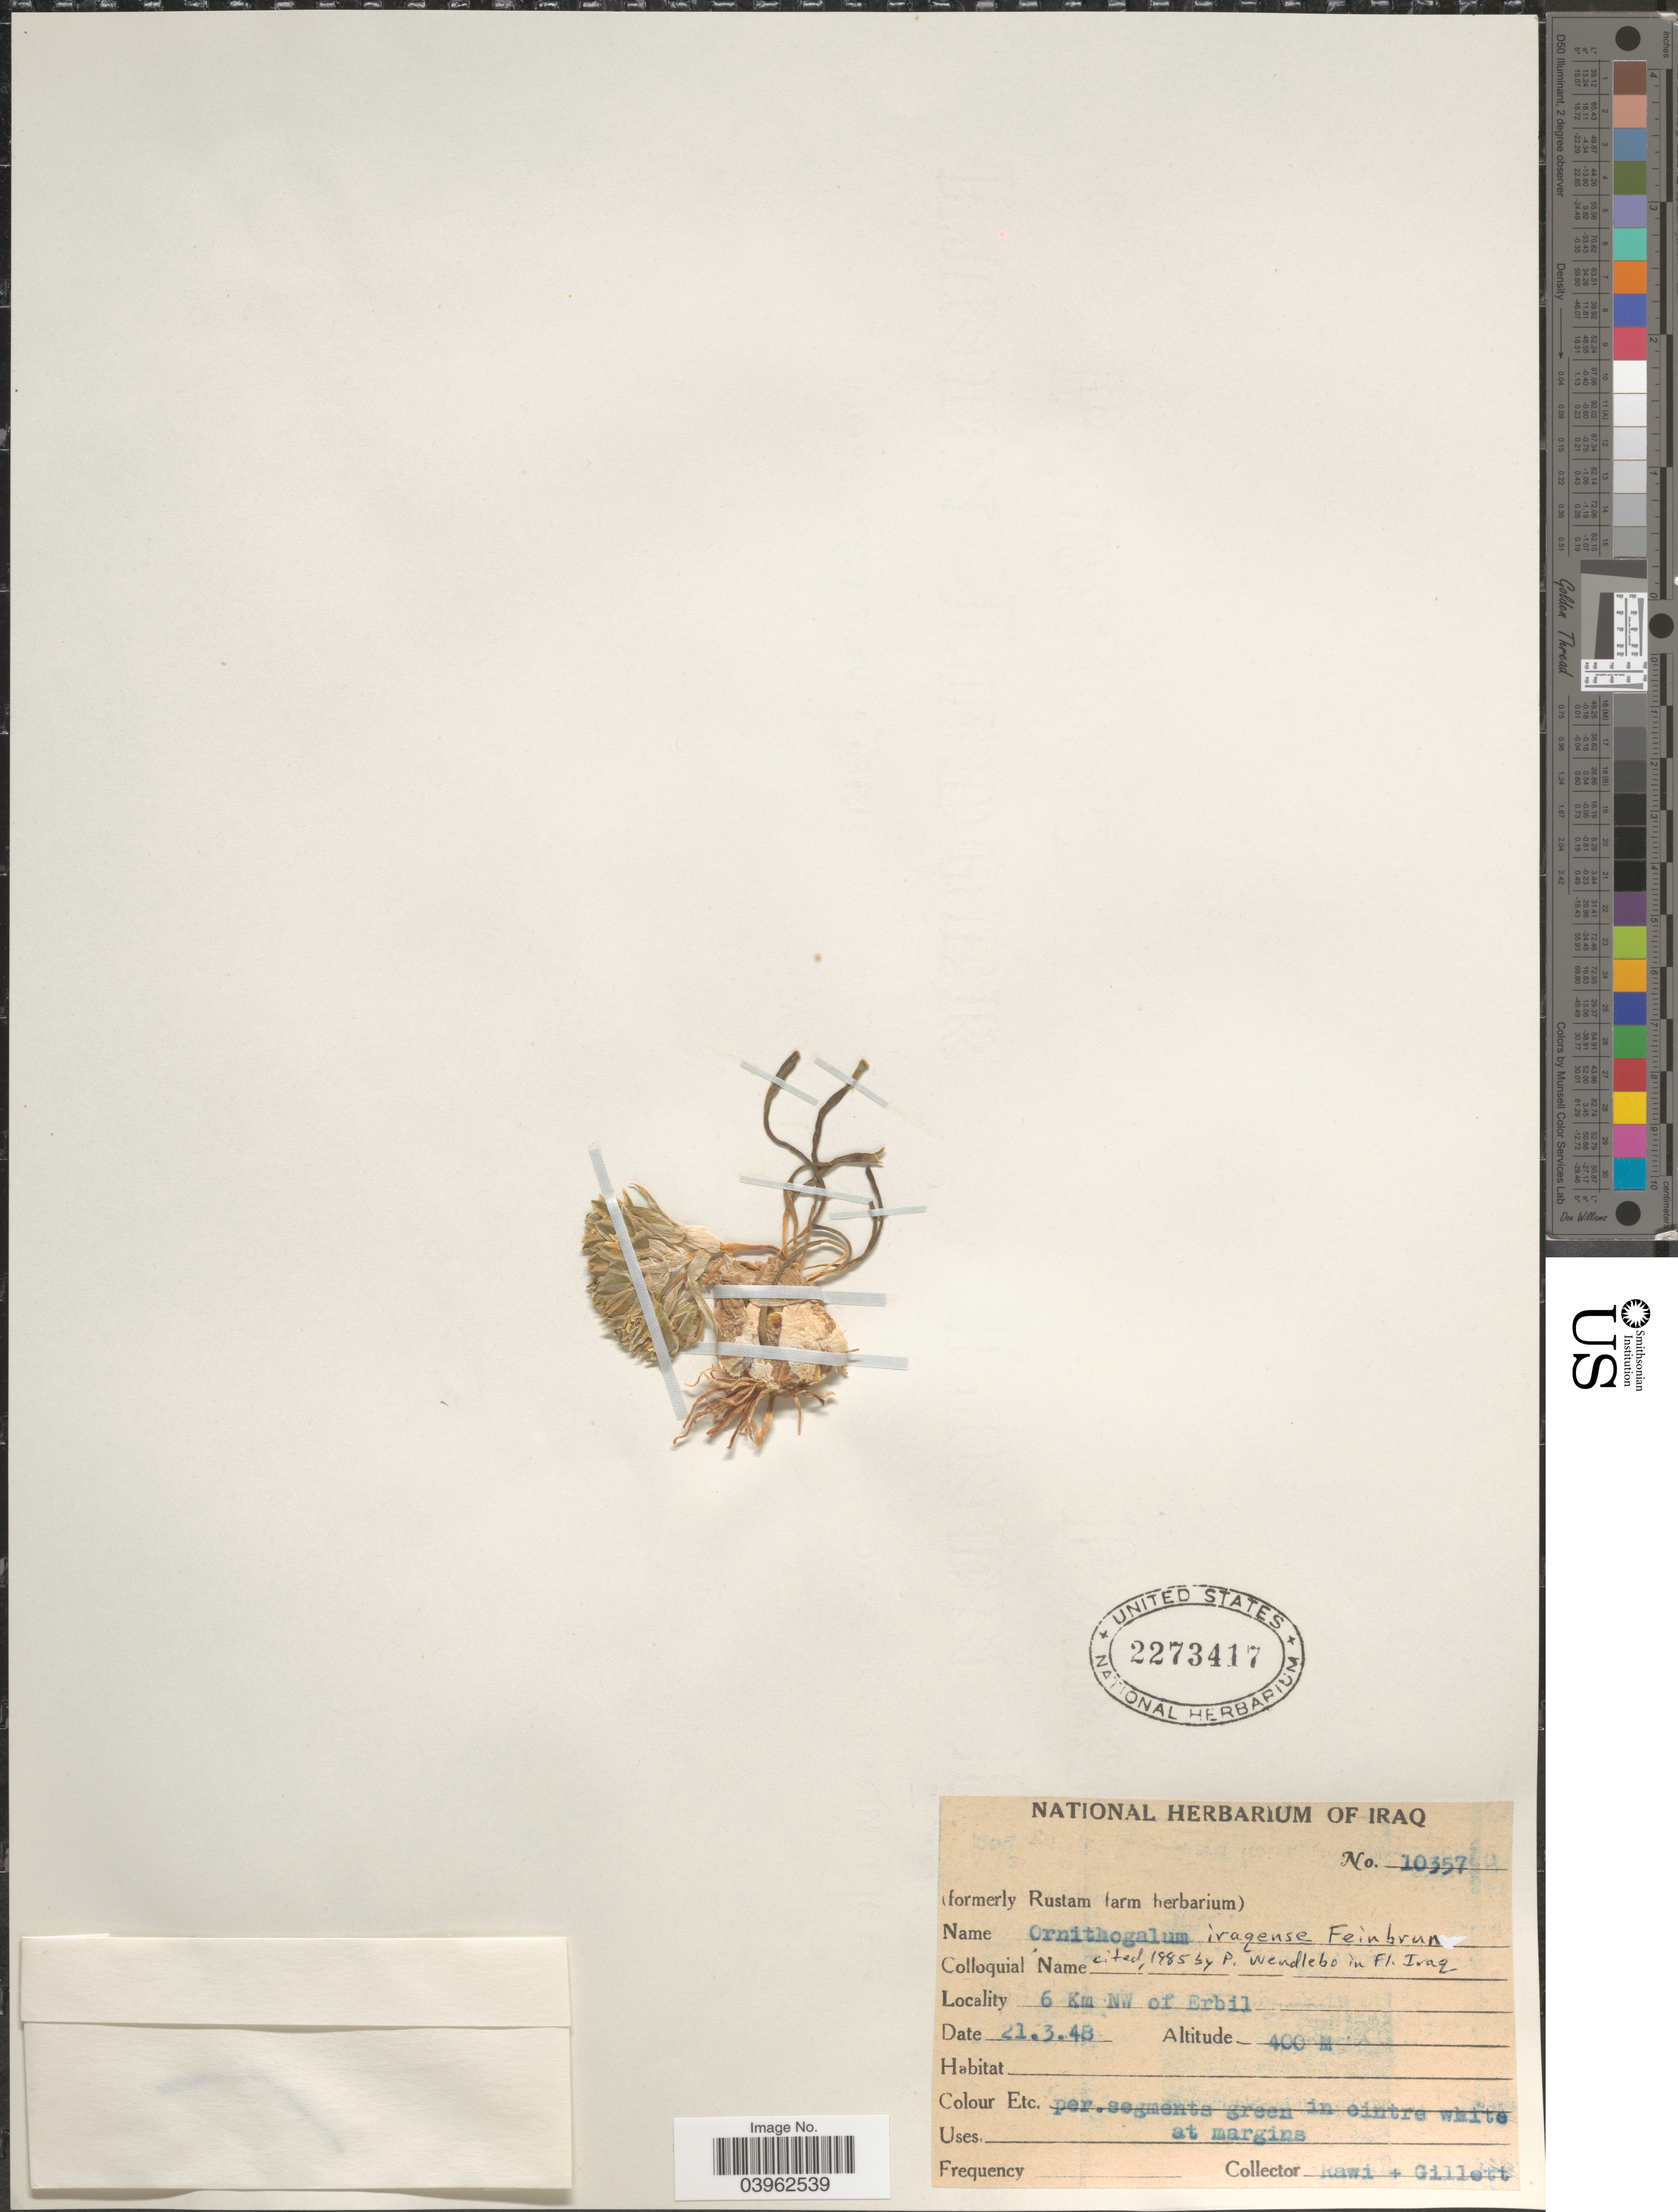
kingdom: Plantae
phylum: Tracheophyta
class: Liliopsida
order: Asparagales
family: Asparagaceae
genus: Ornithogalum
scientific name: Ornithogalum iraqense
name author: Feinbrun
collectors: -. Rawi & Gillett, --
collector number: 10357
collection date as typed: Transcribed d/m/y: 21/3/48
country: Iraq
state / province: Arbīl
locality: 6 Km NW of Erbil.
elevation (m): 400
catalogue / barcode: US 2273417